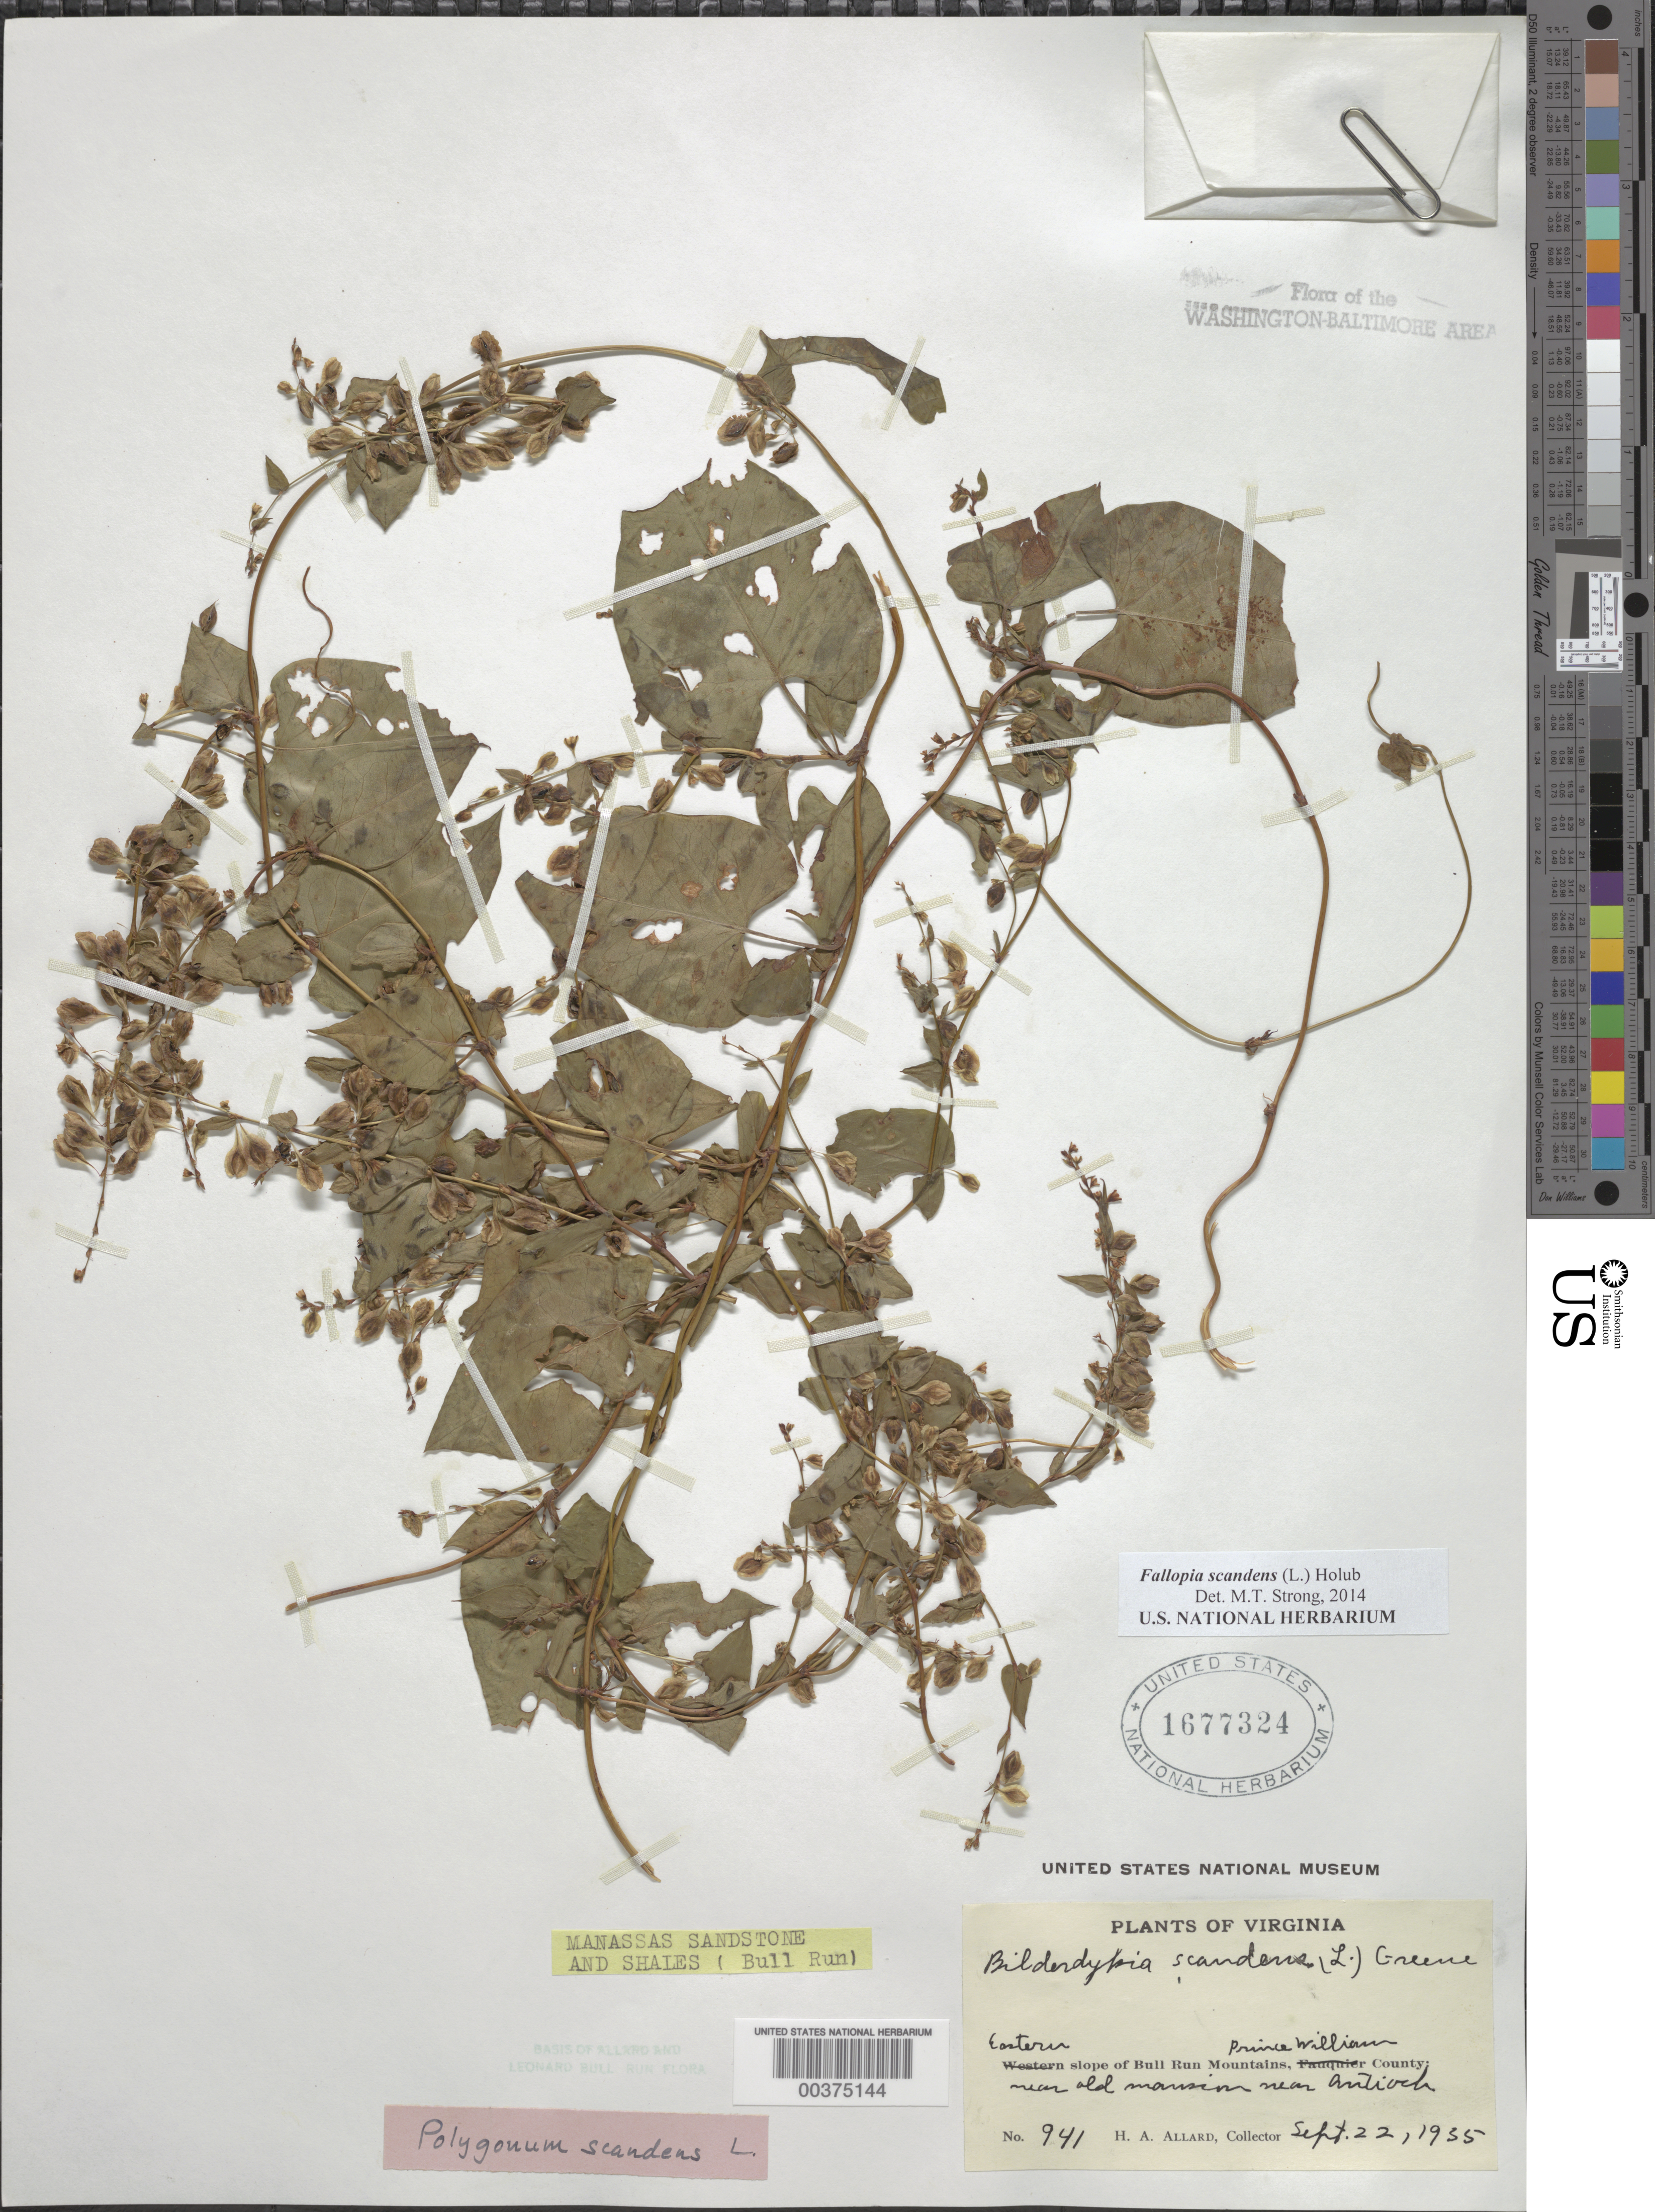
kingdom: Plantae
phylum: Tracheophyta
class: Magnoliopsida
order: Caryophyllales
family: Polygonaceae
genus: Fallopia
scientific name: Fallopia scandens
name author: (L.) Holub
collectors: H. A. Allard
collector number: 941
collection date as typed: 22 Sep 1955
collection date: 1955-09-22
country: United States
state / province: Virginia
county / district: Prince William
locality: Antioch vicinity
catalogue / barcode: US 1677324